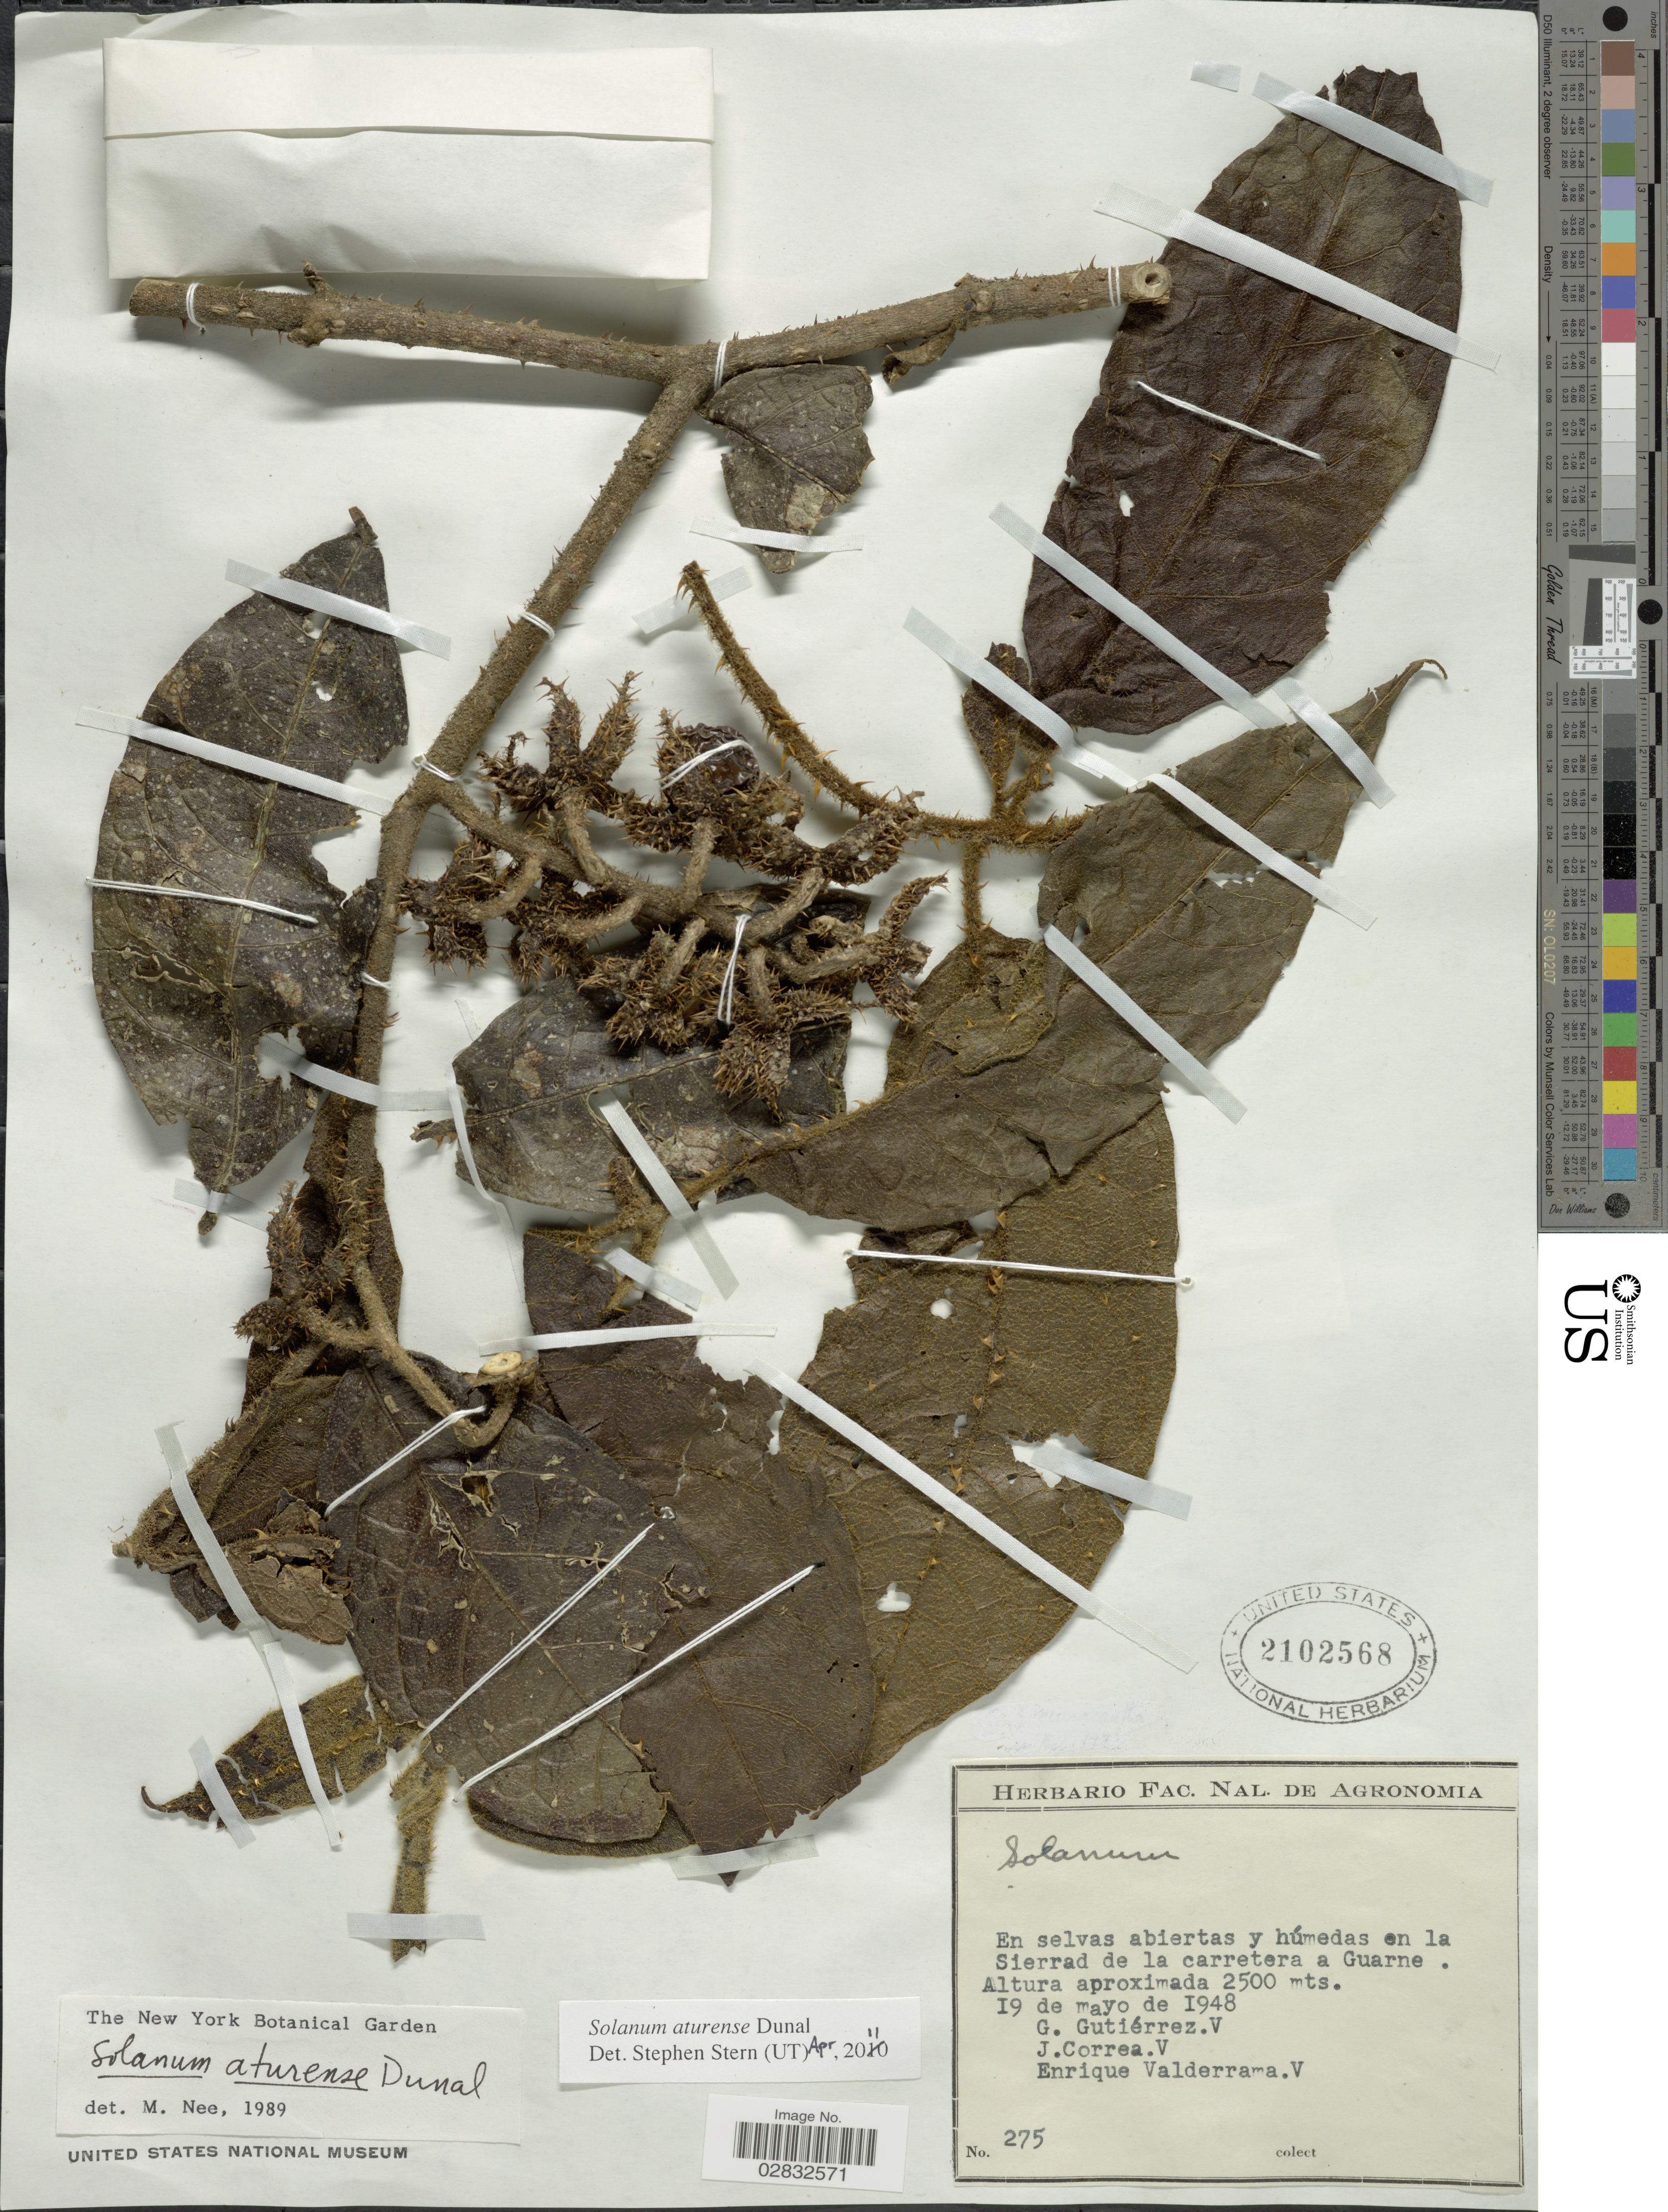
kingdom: Plantae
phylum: Tracheophyta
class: Magnoliopsida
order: Solanales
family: Solanaceae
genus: Solanum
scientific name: Solanum aturense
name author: Humb. & Bonpl. ex Dunal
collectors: G. Gutiérrez V., J. Correa V. & E. Valderrama V.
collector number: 275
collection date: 1948-05-19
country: Colombia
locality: En selvas abiertas u húmedas en la Sierrad de la carretera a Guarne.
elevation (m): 2500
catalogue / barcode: US 2102568